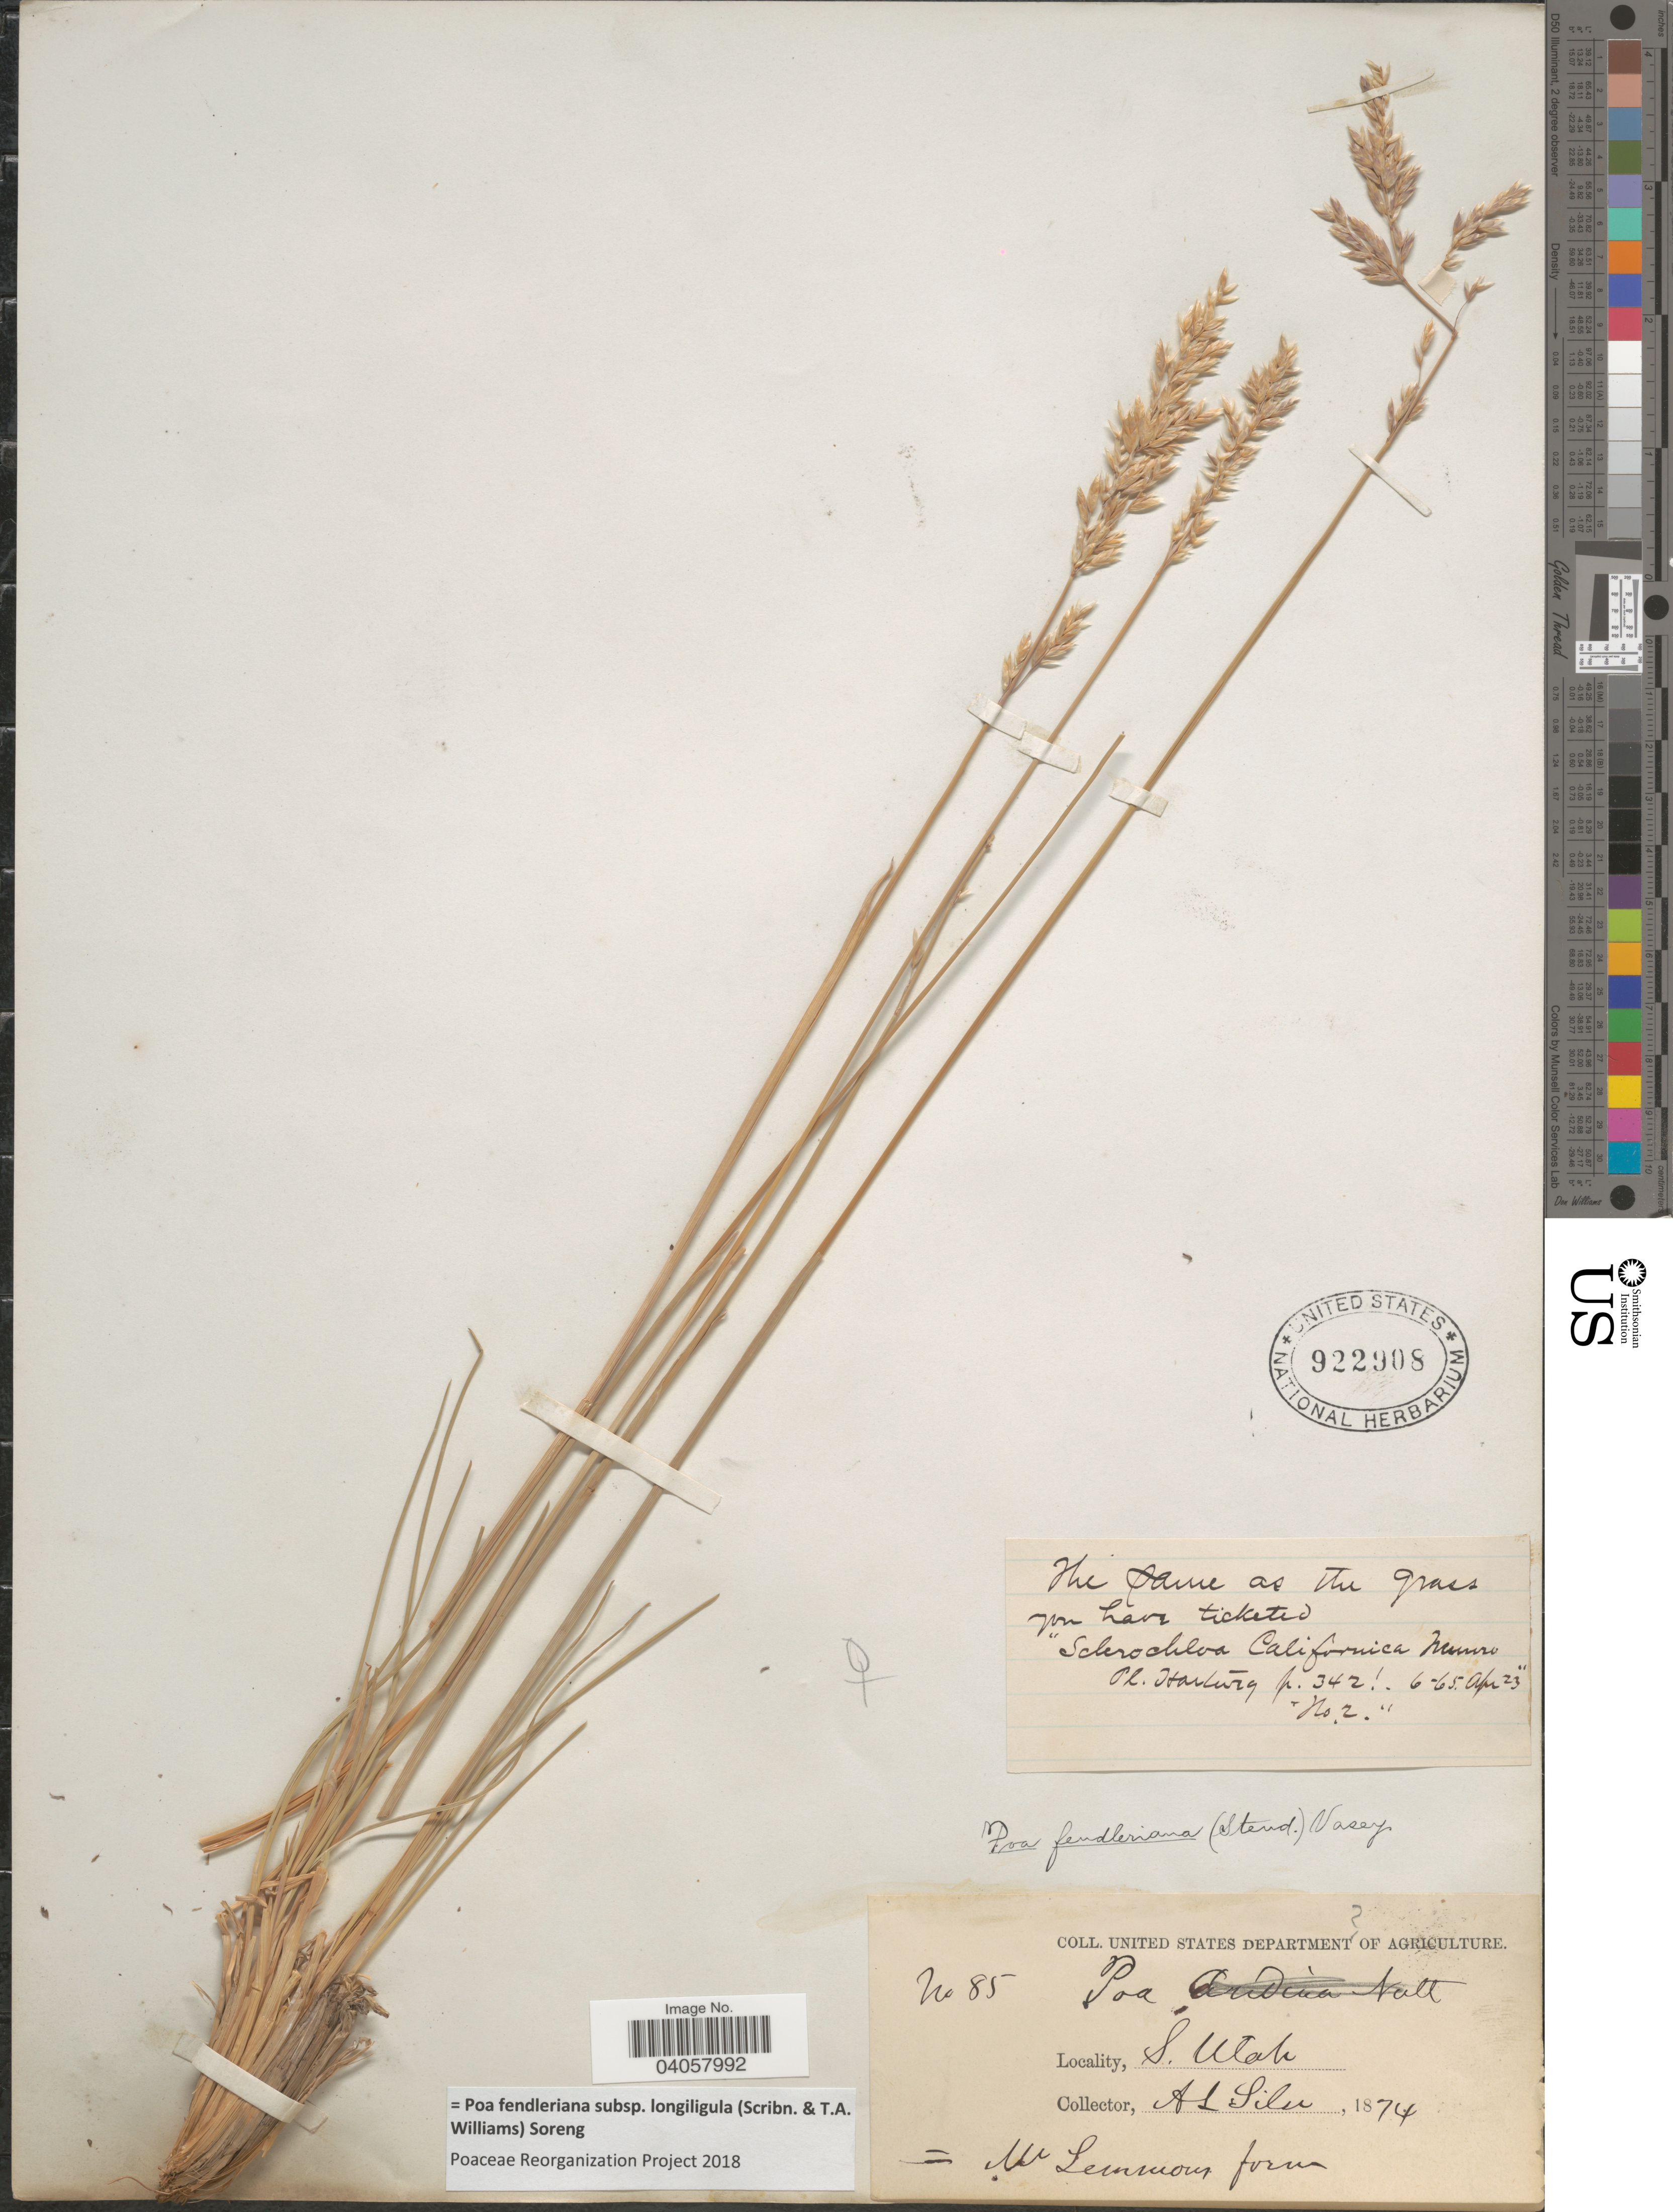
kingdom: Plantae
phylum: Tracheophyta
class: Liliopsida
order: Poales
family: Poaceae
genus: Poa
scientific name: Poa fendleriana subsp. longiligula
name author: (Scribn. & T.A. Williams) Soreng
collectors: A. Siler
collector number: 85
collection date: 1874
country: United States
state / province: Utah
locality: S. Utah.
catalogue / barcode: US 922908